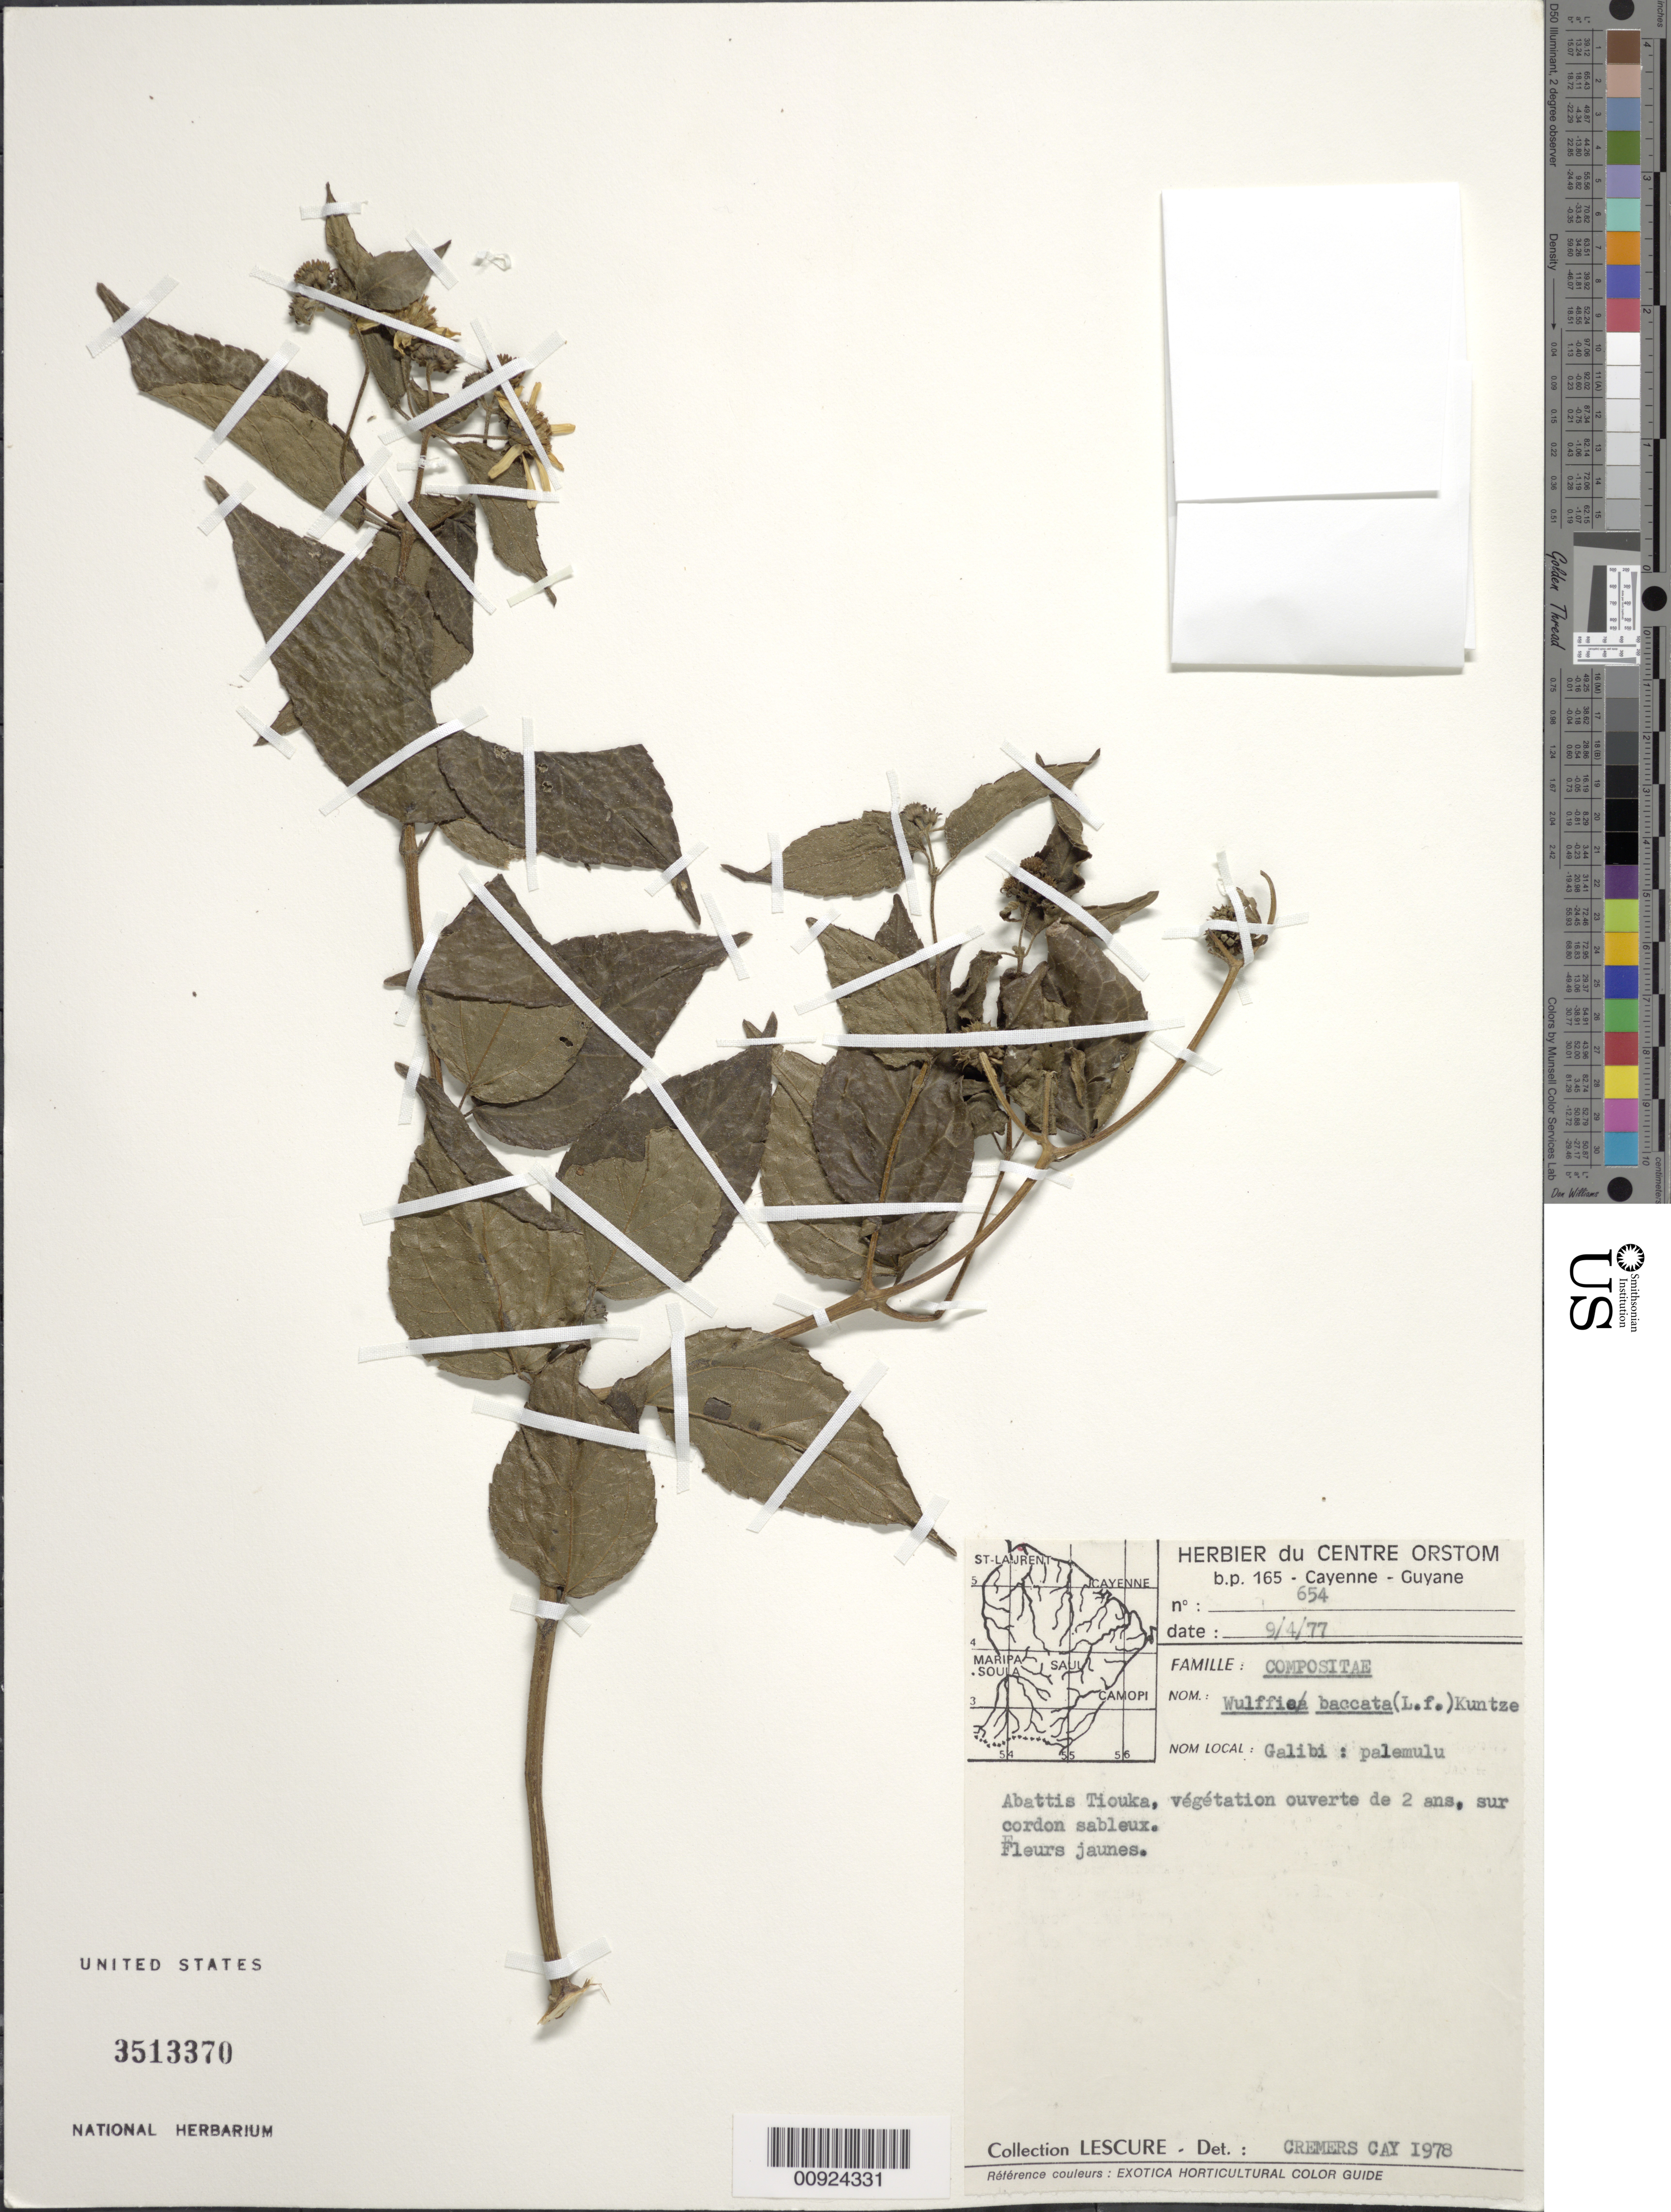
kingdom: Plantae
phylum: Tracheophyta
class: Magnoliopsida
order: Asterales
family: Asteraceae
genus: Wulffia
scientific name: Wulffia baccata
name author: (L. f.) Kuntze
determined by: Cremers, Georges A.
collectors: J.-P. Lescure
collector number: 654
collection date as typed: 9-Apr-77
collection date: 1977-04-09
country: French Guiana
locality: Abattis Tiouka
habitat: Vegetation ouverte de 2 ans, sur cordon sableux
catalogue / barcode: US 3513370